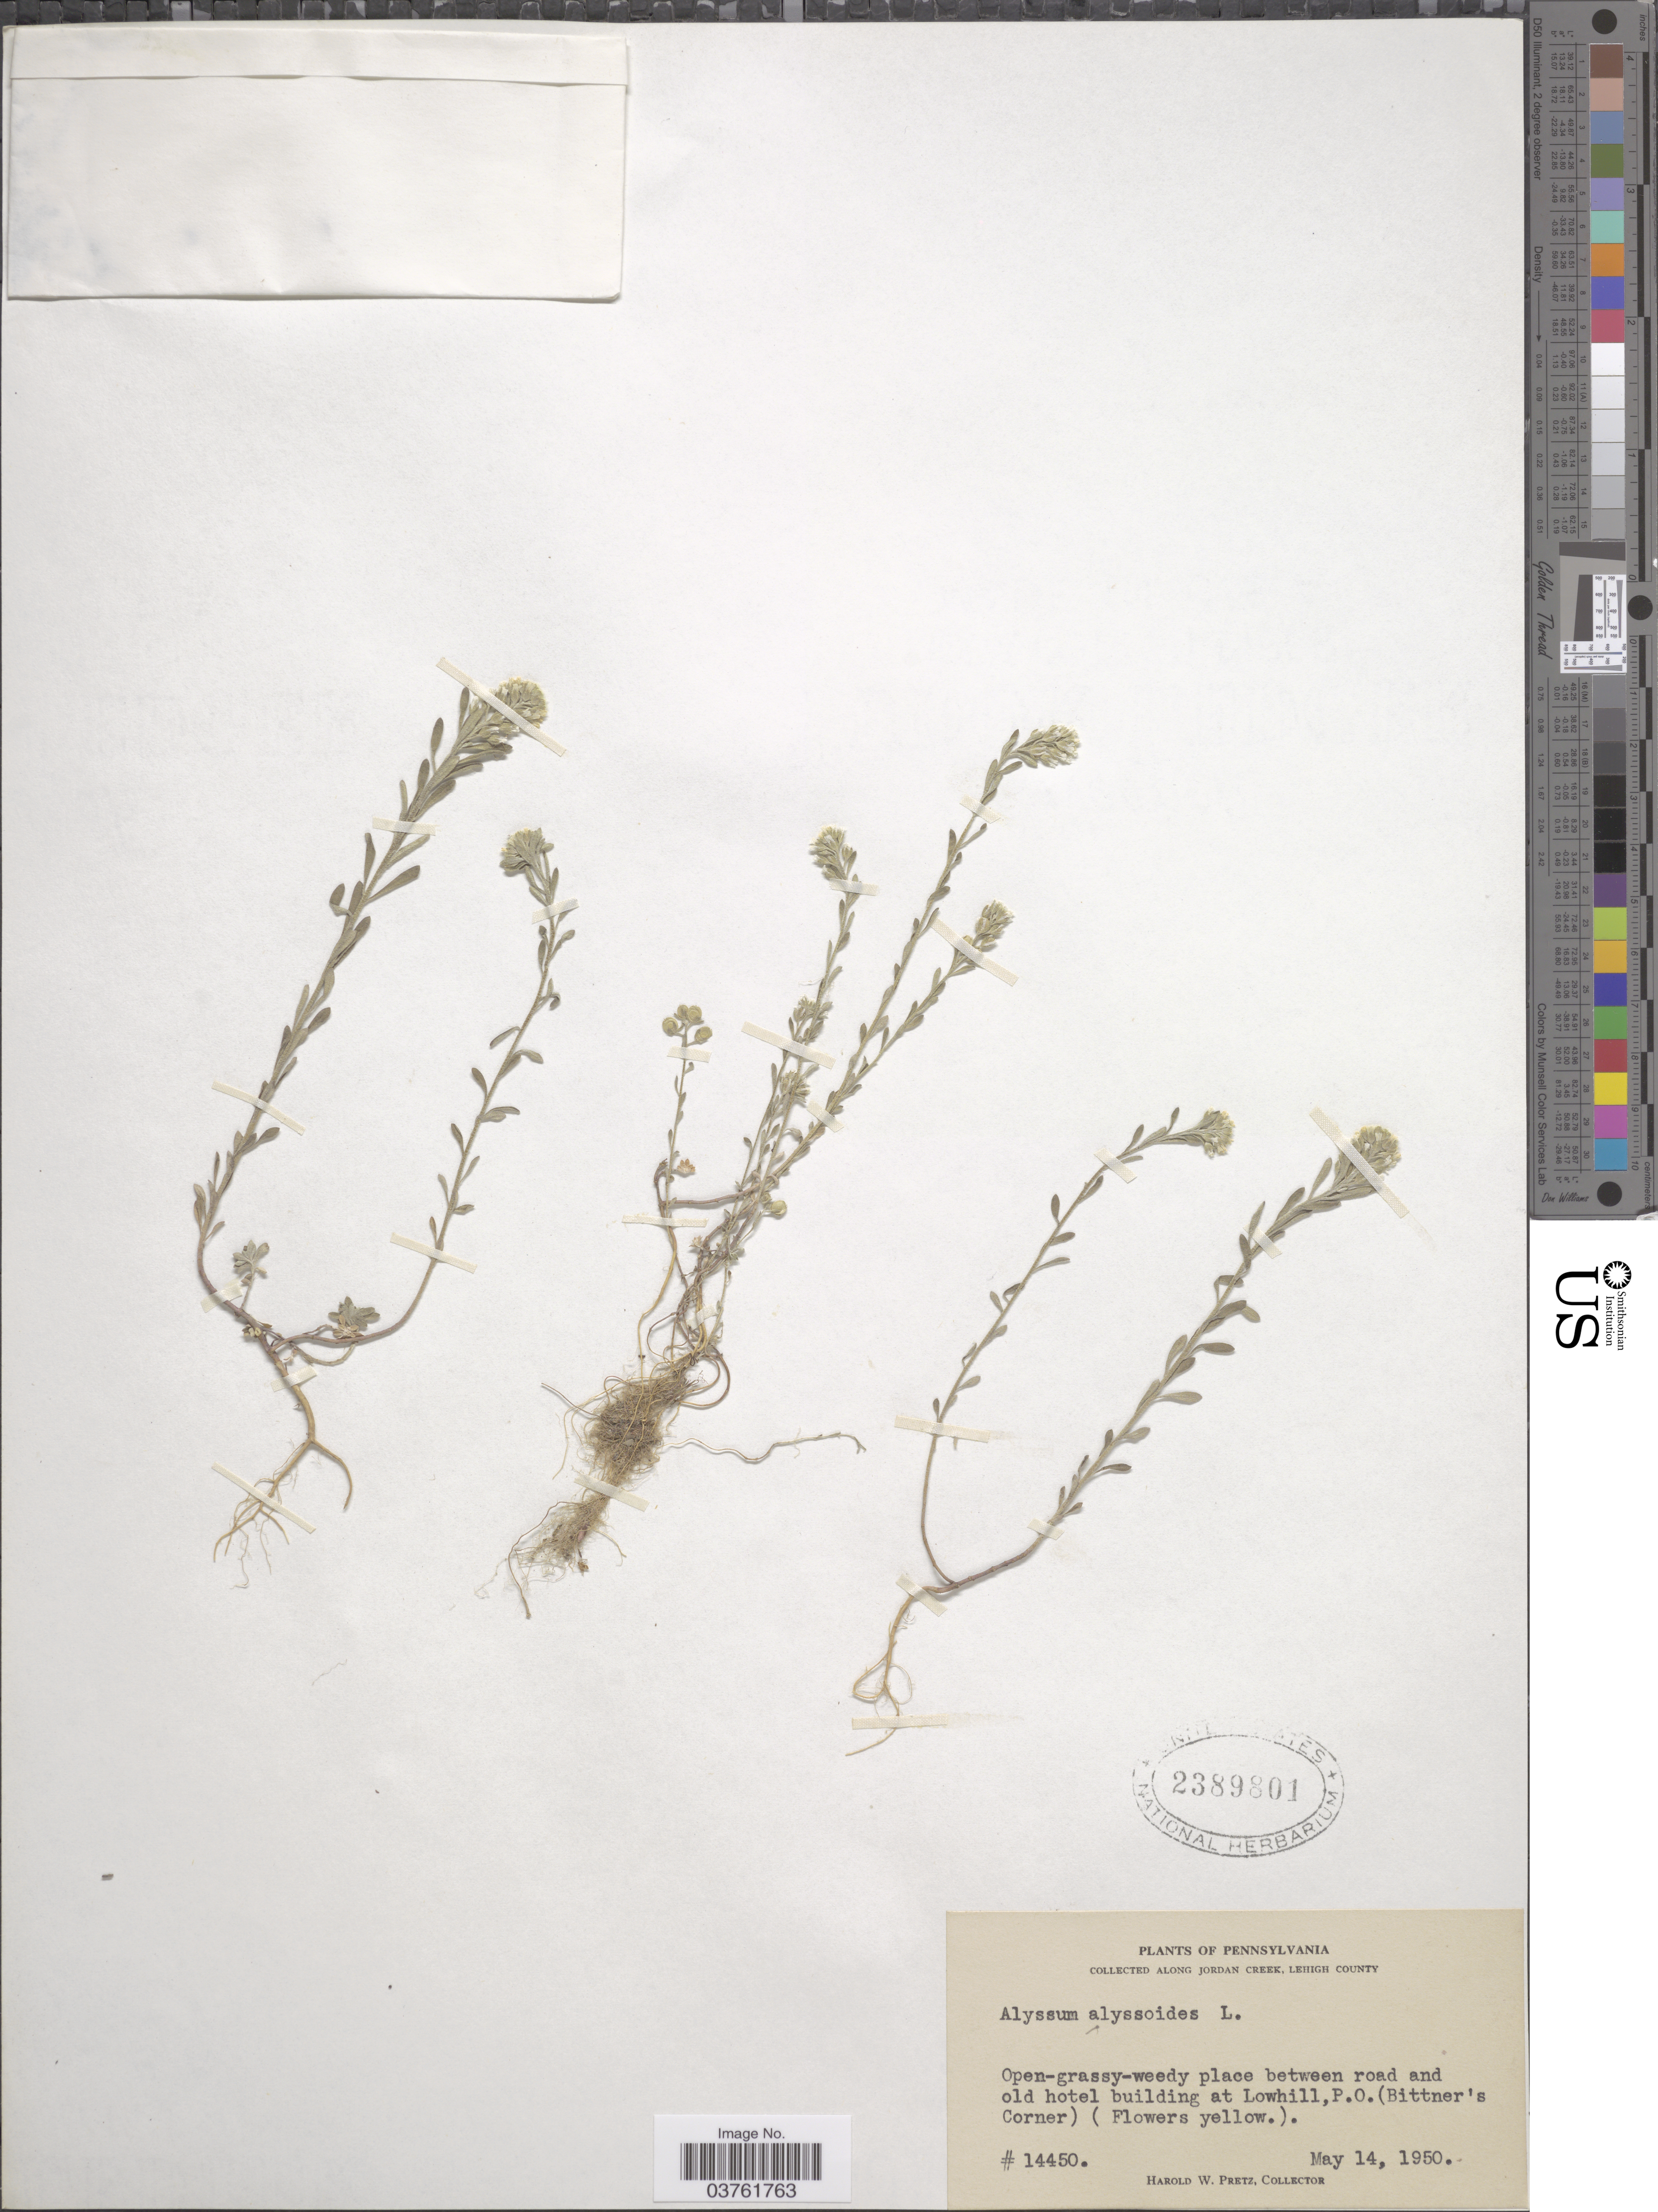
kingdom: Plantae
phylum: Tracheophyta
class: Magnoliopsida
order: Brassicales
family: Brassicaceae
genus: Alyssum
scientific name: Alyssum alyssoides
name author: (L.) L.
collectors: H. W. Pretz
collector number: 14450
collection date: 1950-05-14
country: United States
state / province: Pennsylvania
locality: Along Jordan Creek, Lehigh County. Open-graasy-weed place between road and old hotel building at Lowhill, P.O.(Bittner's Corner).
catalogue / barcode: US 2389801